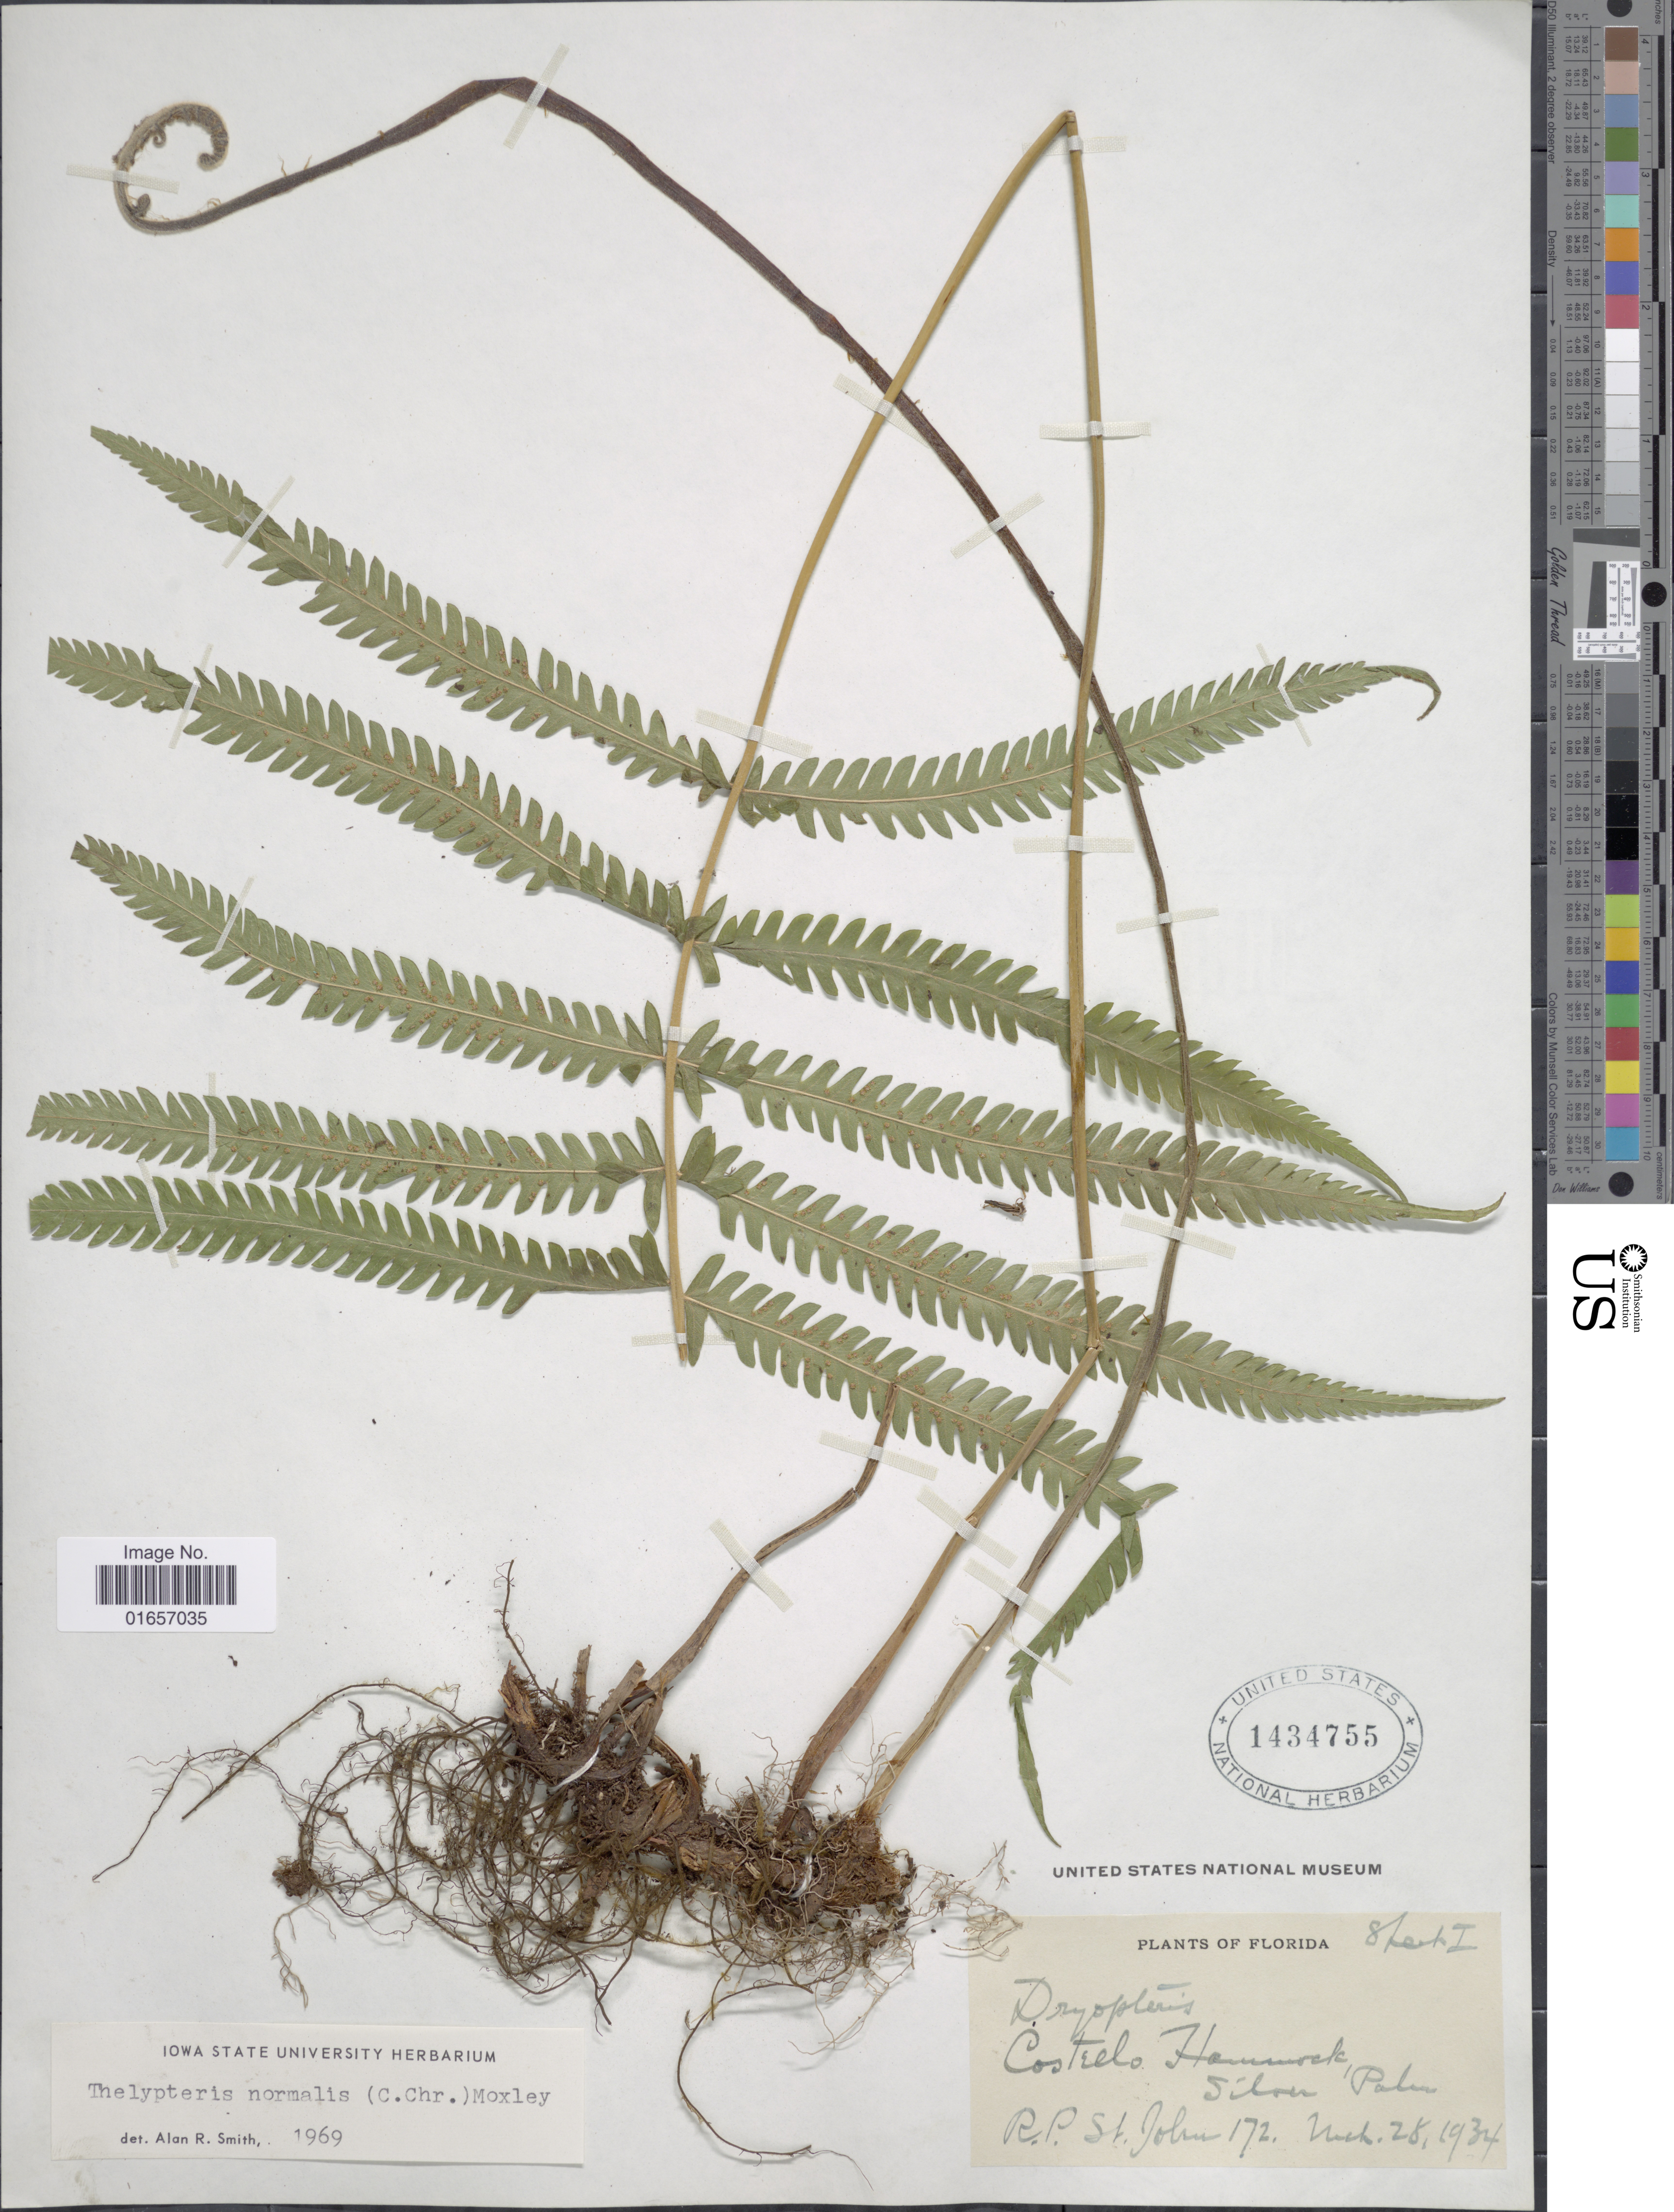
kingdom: Plantae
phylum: Tracheophyta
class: Polypodiopsida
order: Polypodiales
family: Thelypteridaceae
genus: Christella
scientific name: Christella kunthii comb. ined.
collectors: R. P. St. John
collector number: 172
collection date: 1934-03-28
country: United States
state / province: Florida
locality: Costello Hammock, Silver Palm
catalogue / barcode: US 1434755